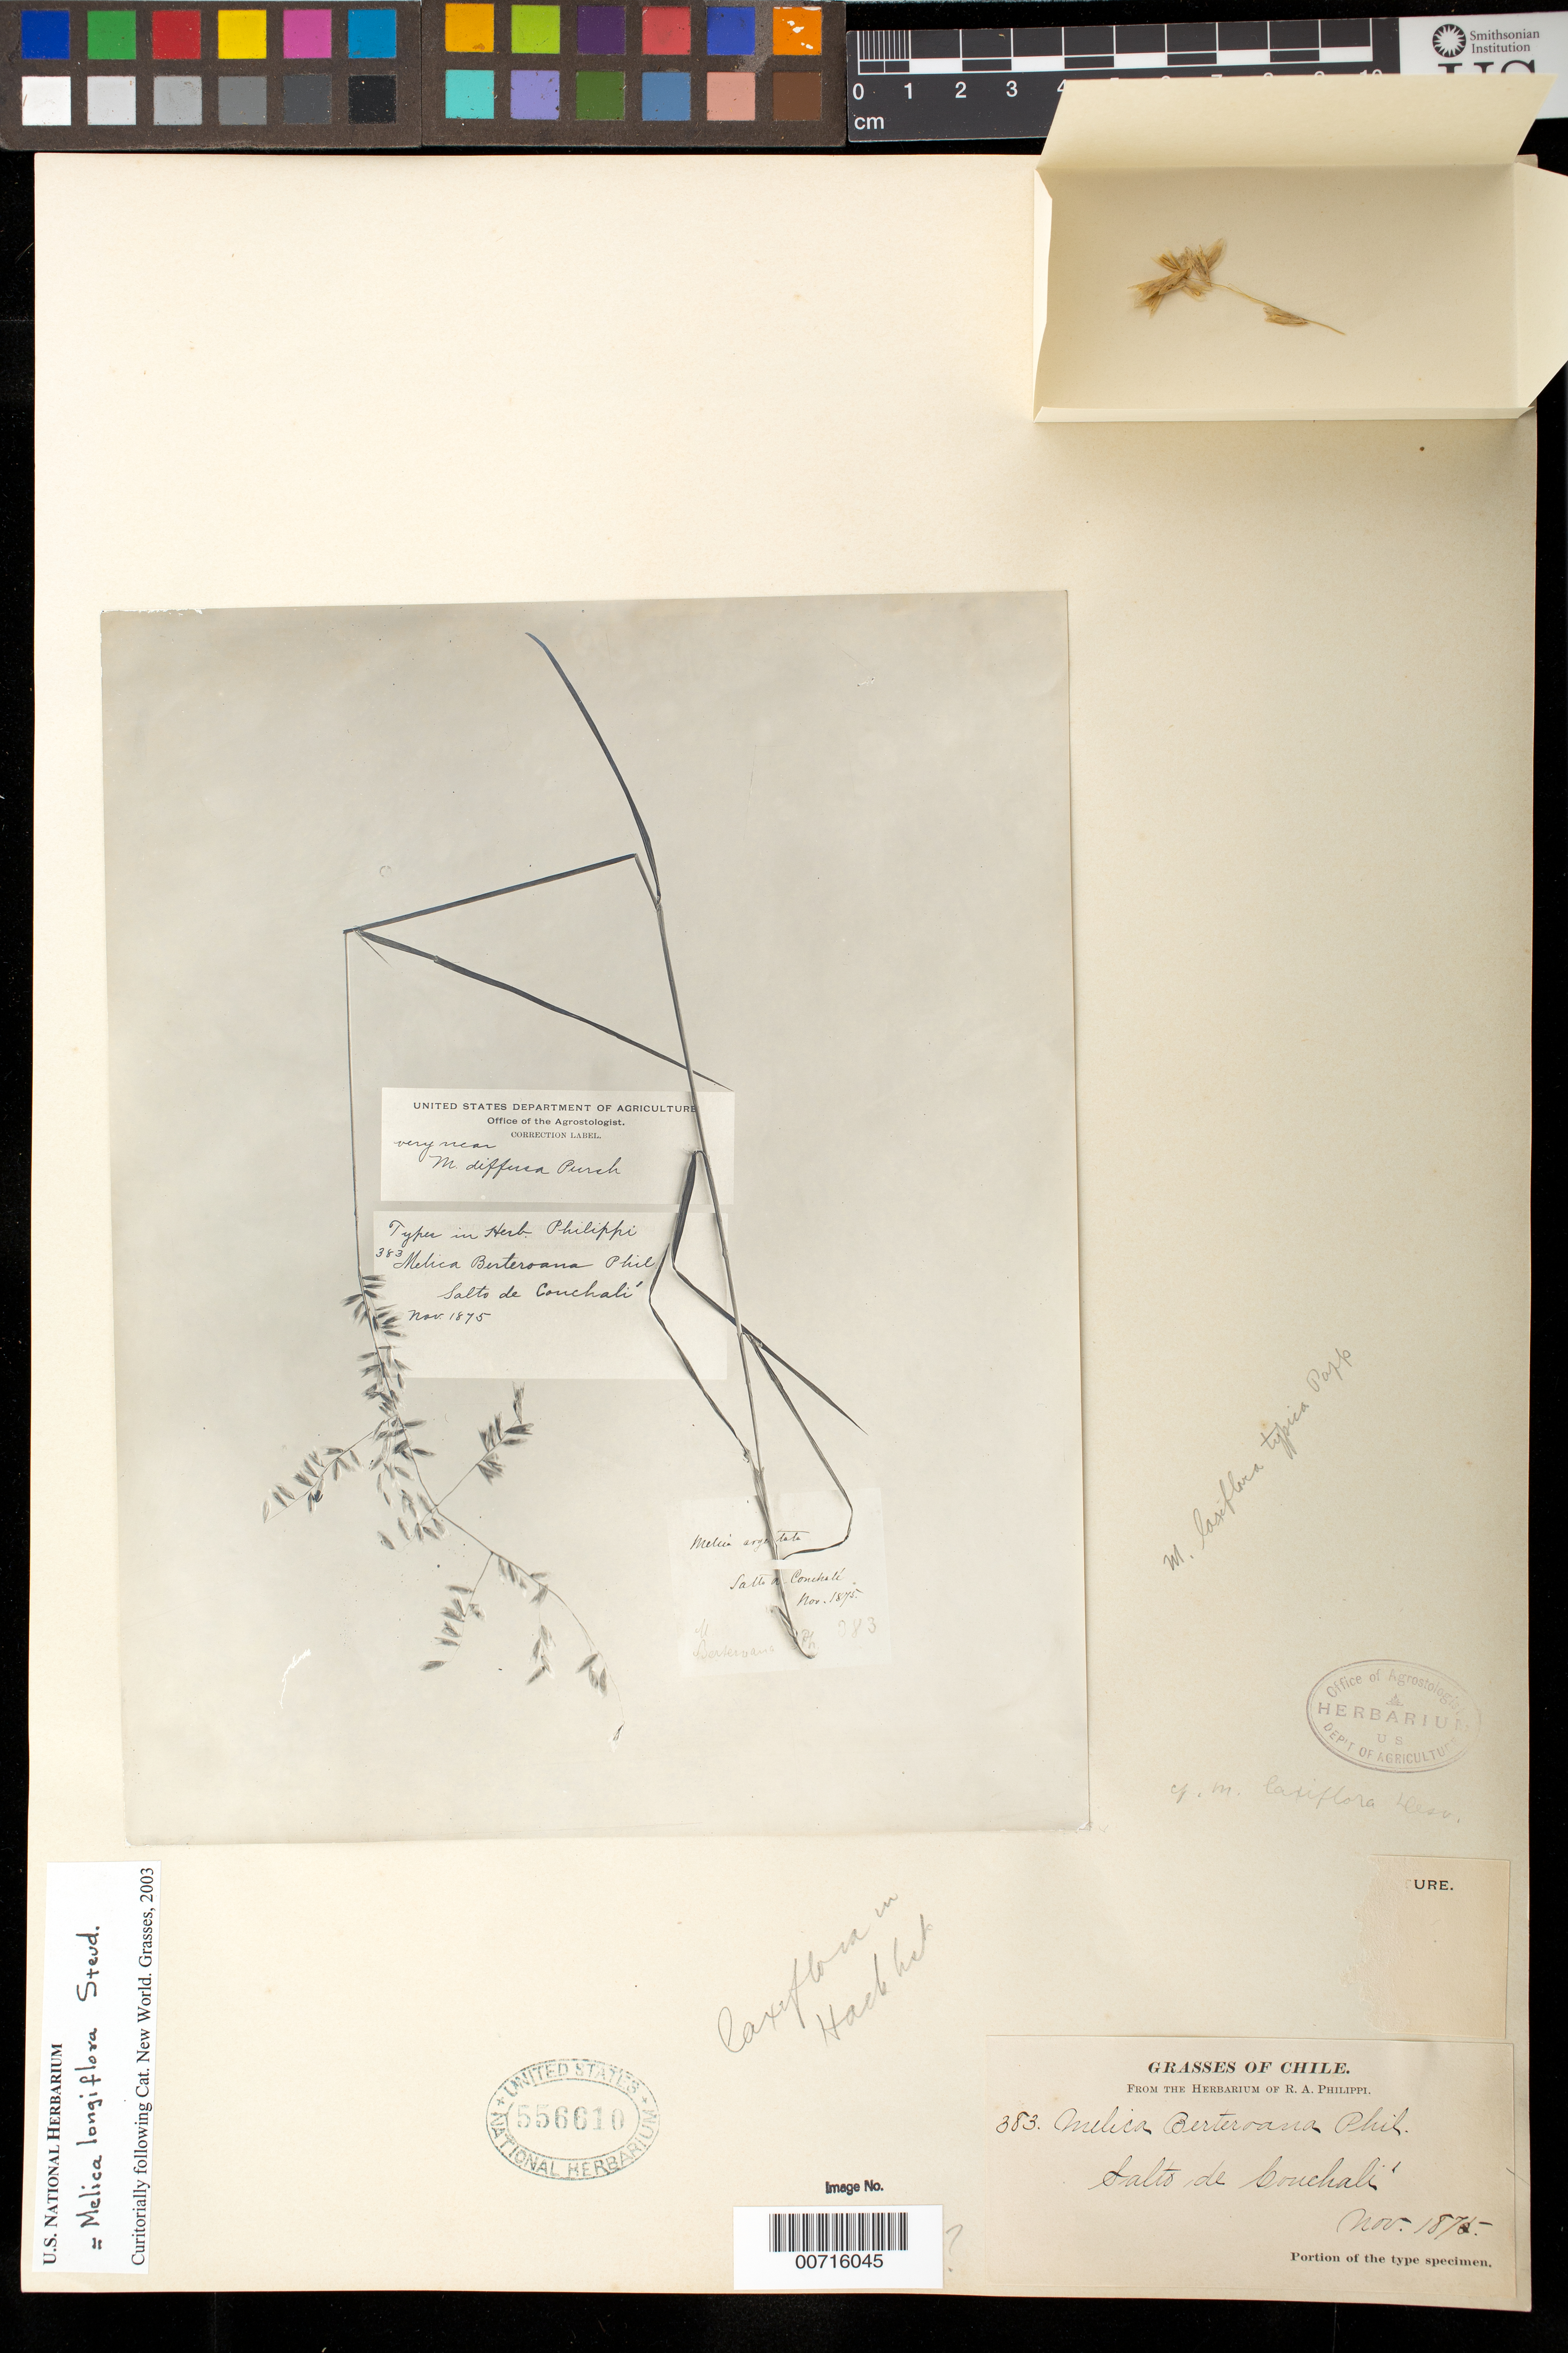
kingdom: Plantae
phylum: Tracheophyta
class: Liliopsida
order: Poales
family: Poaceae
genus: Melica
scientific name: Melica berteroana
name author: Phil.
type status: Type Collection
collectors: ex. herb. R.A. Philippi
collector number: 383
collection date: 1875-11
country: Chile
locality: Salto de Couchalí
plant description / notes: Photograph and fragmentary material of type specimen ex herb. R.A. Philippi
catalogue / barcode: US 556610